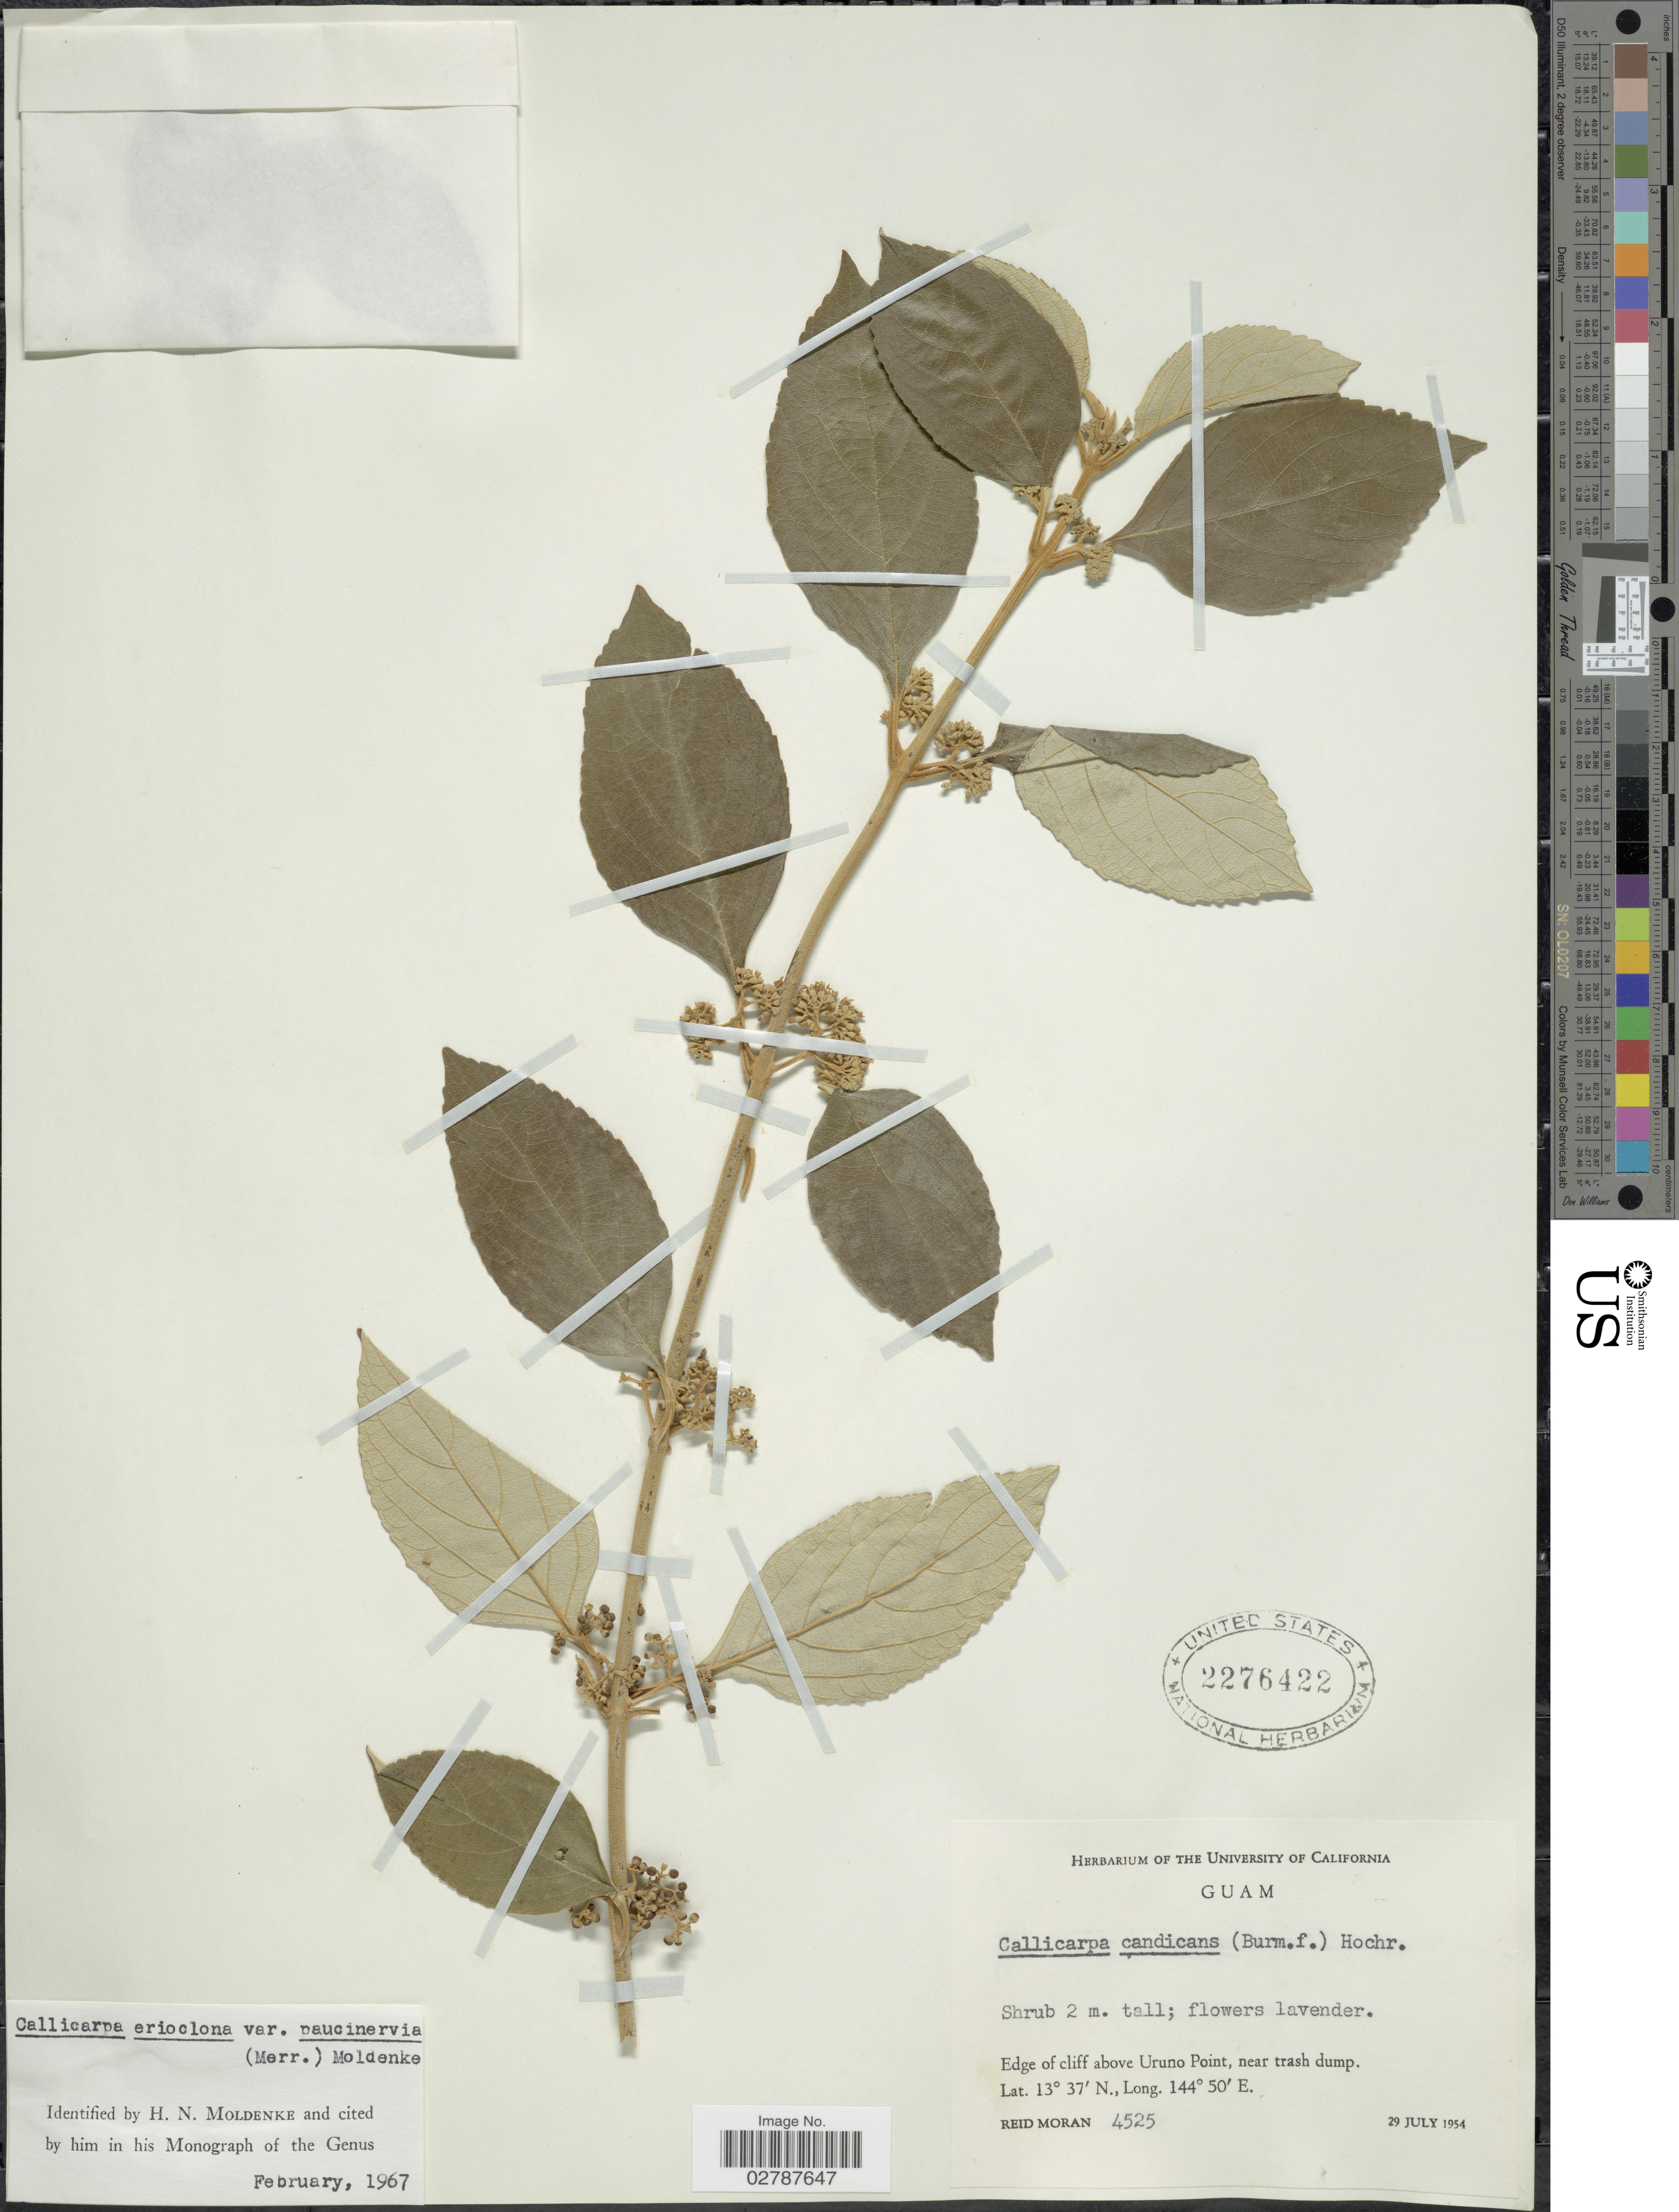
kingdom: Plantae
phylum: Tracheophyta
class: Magnoliopsida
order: Lamiales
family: Lamiaceae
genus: Callicarpa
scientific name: Callicarpa candicans var. paucinervia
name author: (Merr.) Fosberg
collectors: R. V. Moran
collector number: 4525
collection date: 1954-07-29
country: Guam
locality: Edge of cliff above Uruno Point, near trash dump.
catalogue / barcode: US 2276422